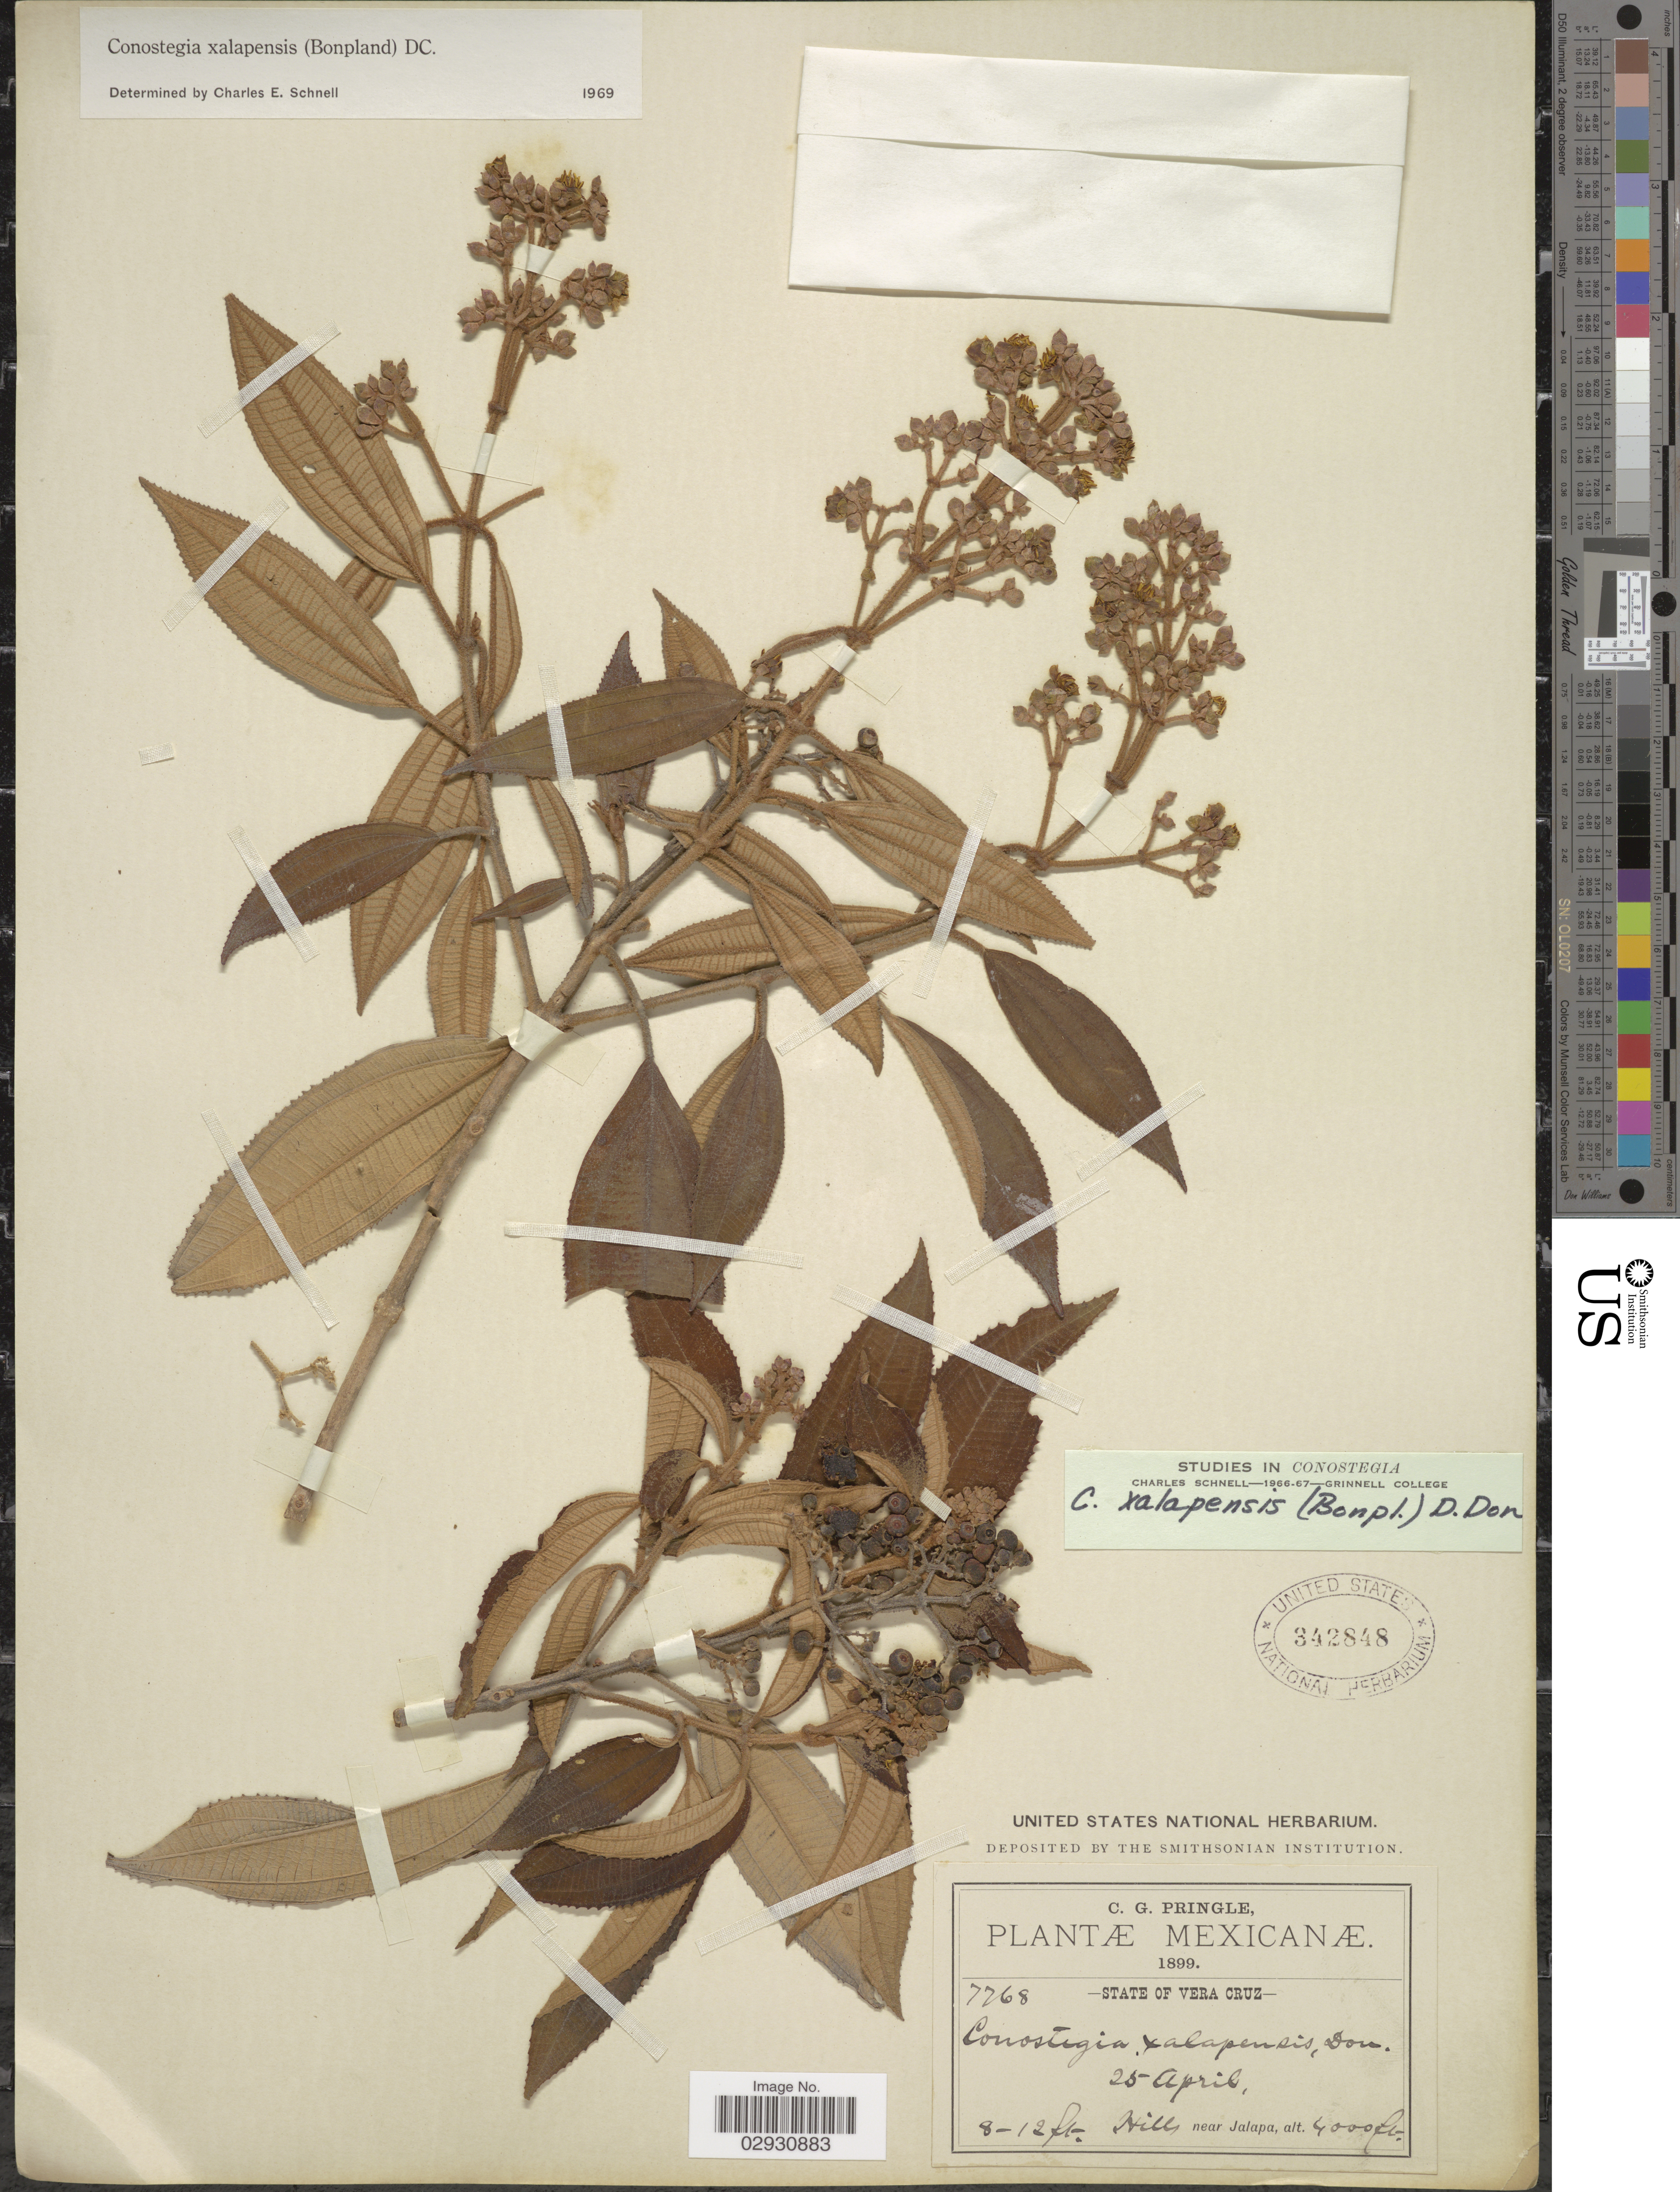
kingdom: Plantae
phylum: Tracheophyta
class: Magnoliopsida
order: Myrtales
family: Melastomataceae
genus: Conostegia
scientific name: Conostegia quadrangularis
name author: Schltdl. ex Steud.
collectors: C. G. Pringle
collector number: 7768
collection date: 1899-04-25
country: Mexico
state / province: Veracruz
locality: State of Vera Cruz, Hills near Jalapa.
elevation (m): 1219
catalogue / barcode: US 342848